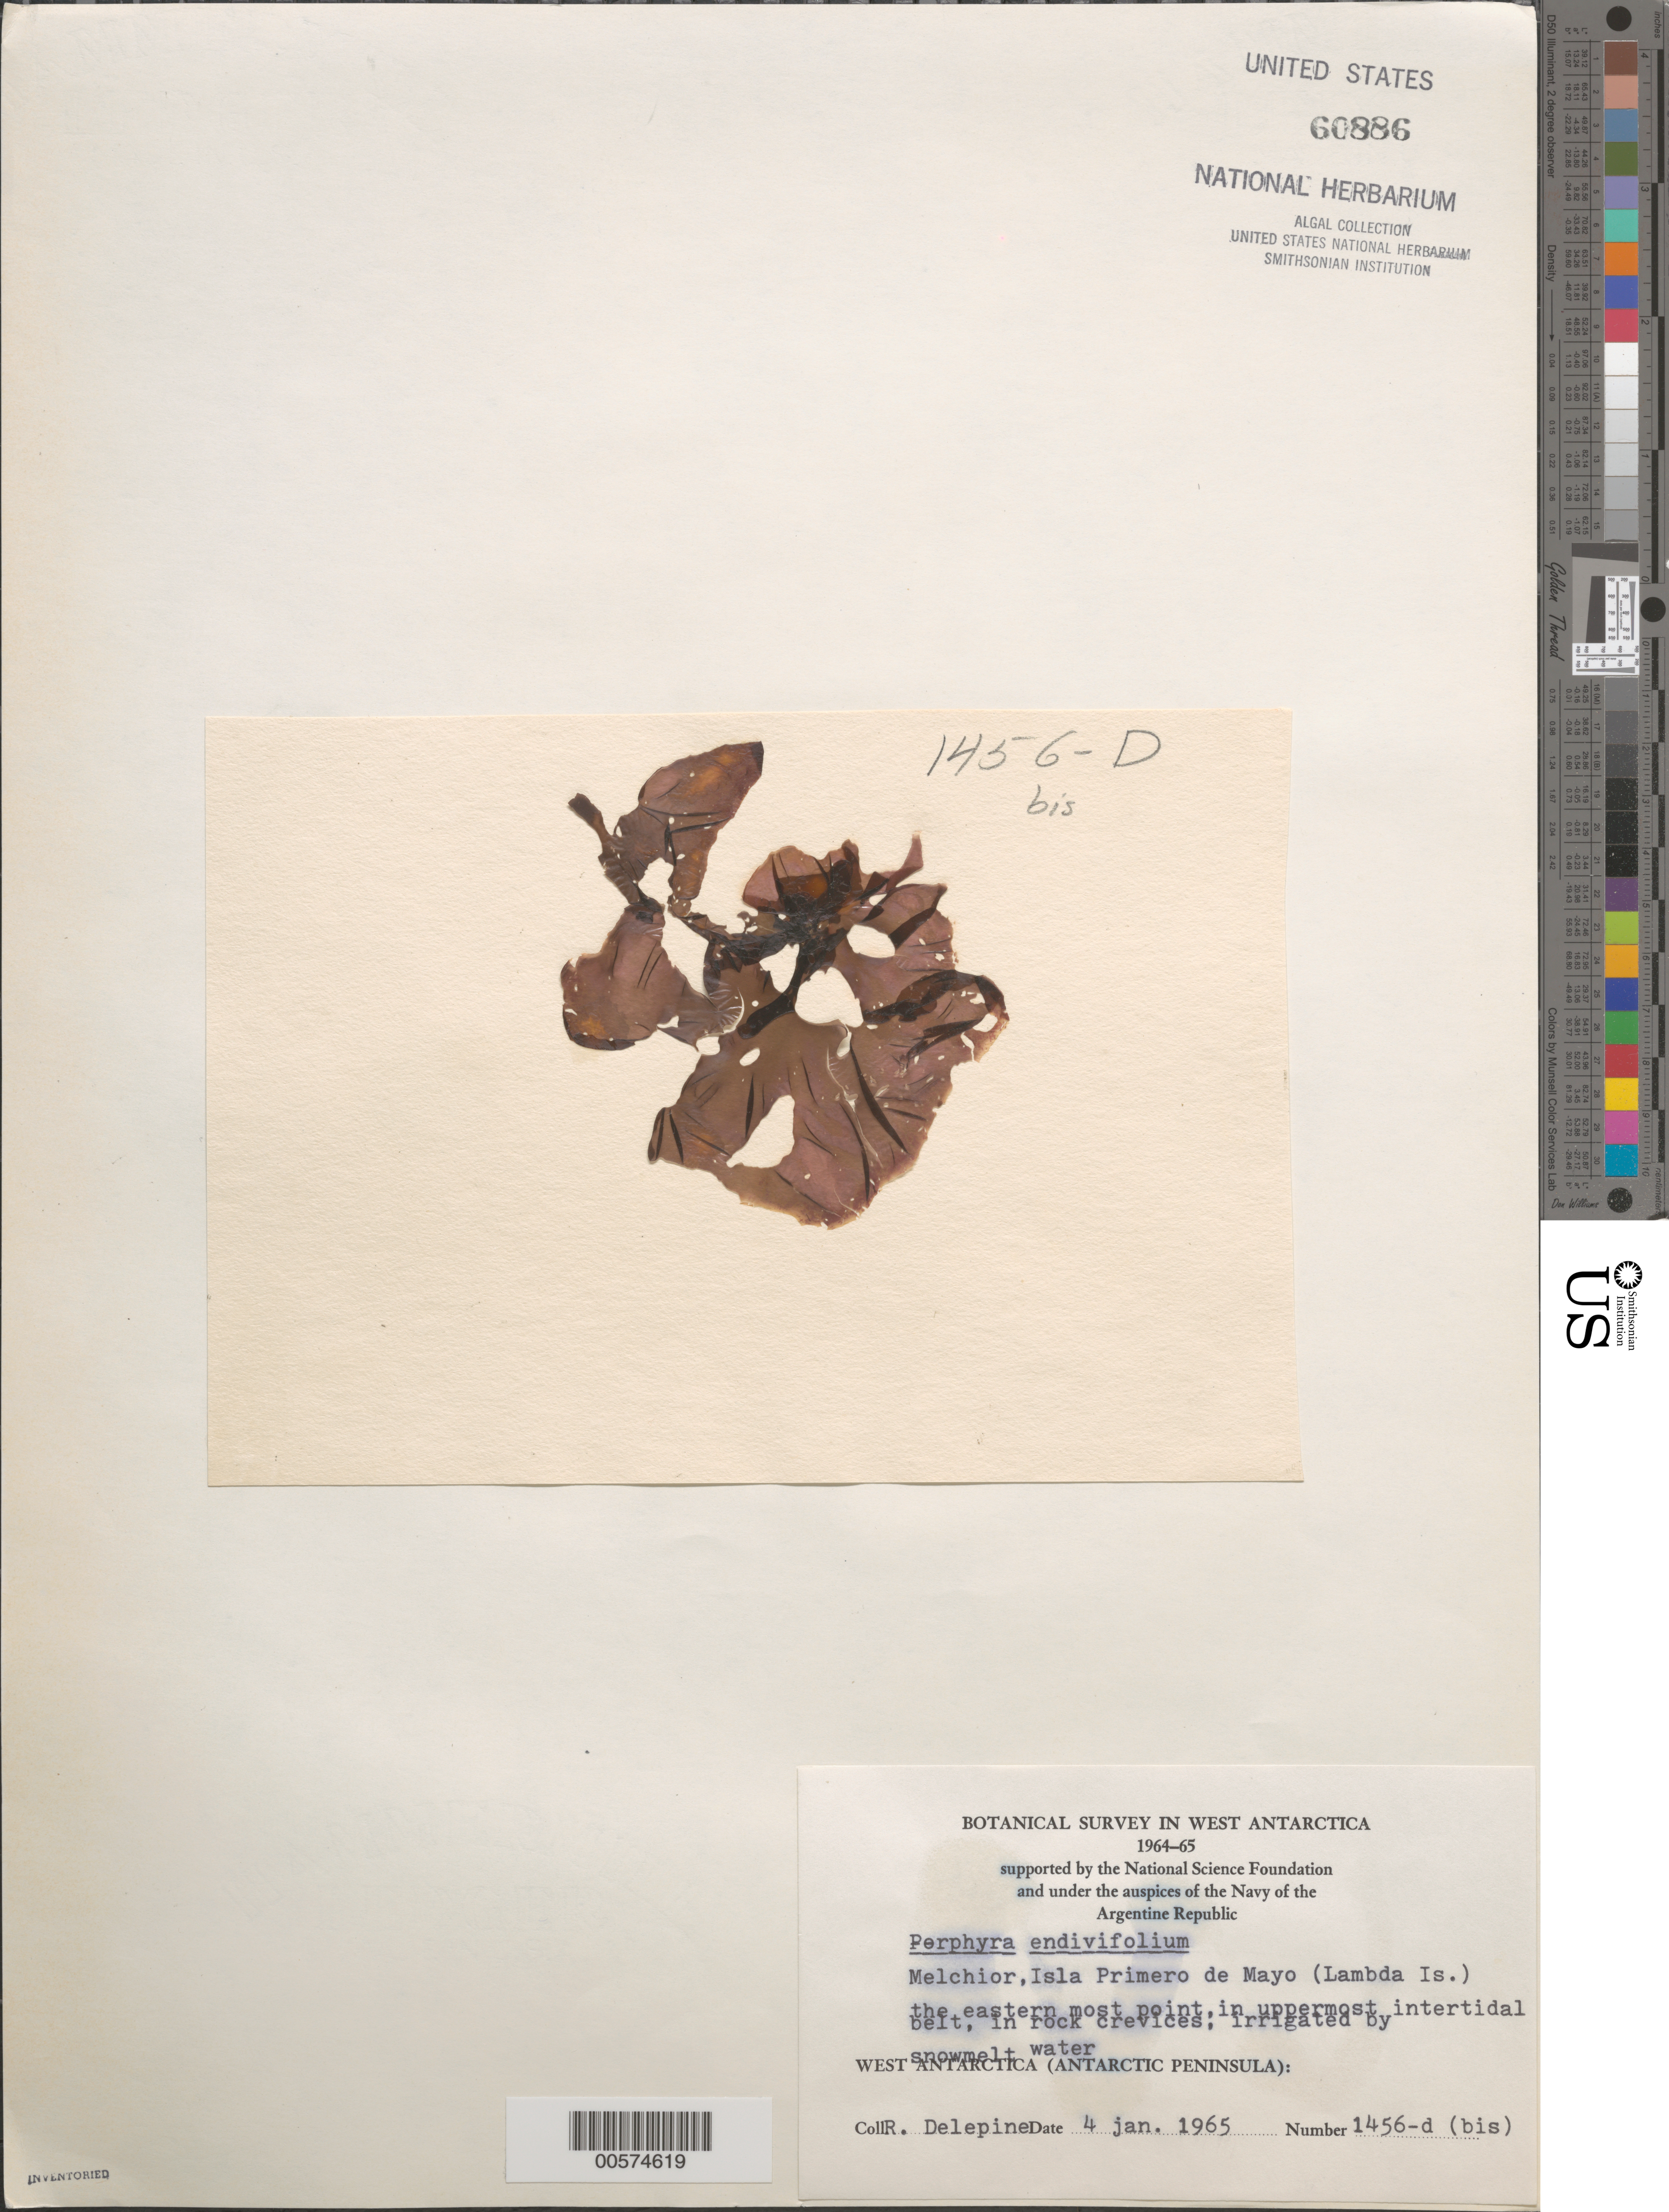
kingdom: Plantae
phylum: Rhodophyta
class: Bangiophyceae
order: Bangiales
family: Bangiaceae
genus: Pyropia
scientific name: Pyropia endiviifolia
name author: (A. Gepp & E. Gepp) H. G. Choi & M.S. Hwang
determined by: Algae name updating Project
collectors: R. Delépine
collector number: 1456d Bis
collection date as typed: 04 Jan 1965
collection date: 1965-01-04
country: Antarctica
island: Lambda Island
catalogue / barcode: US 60886